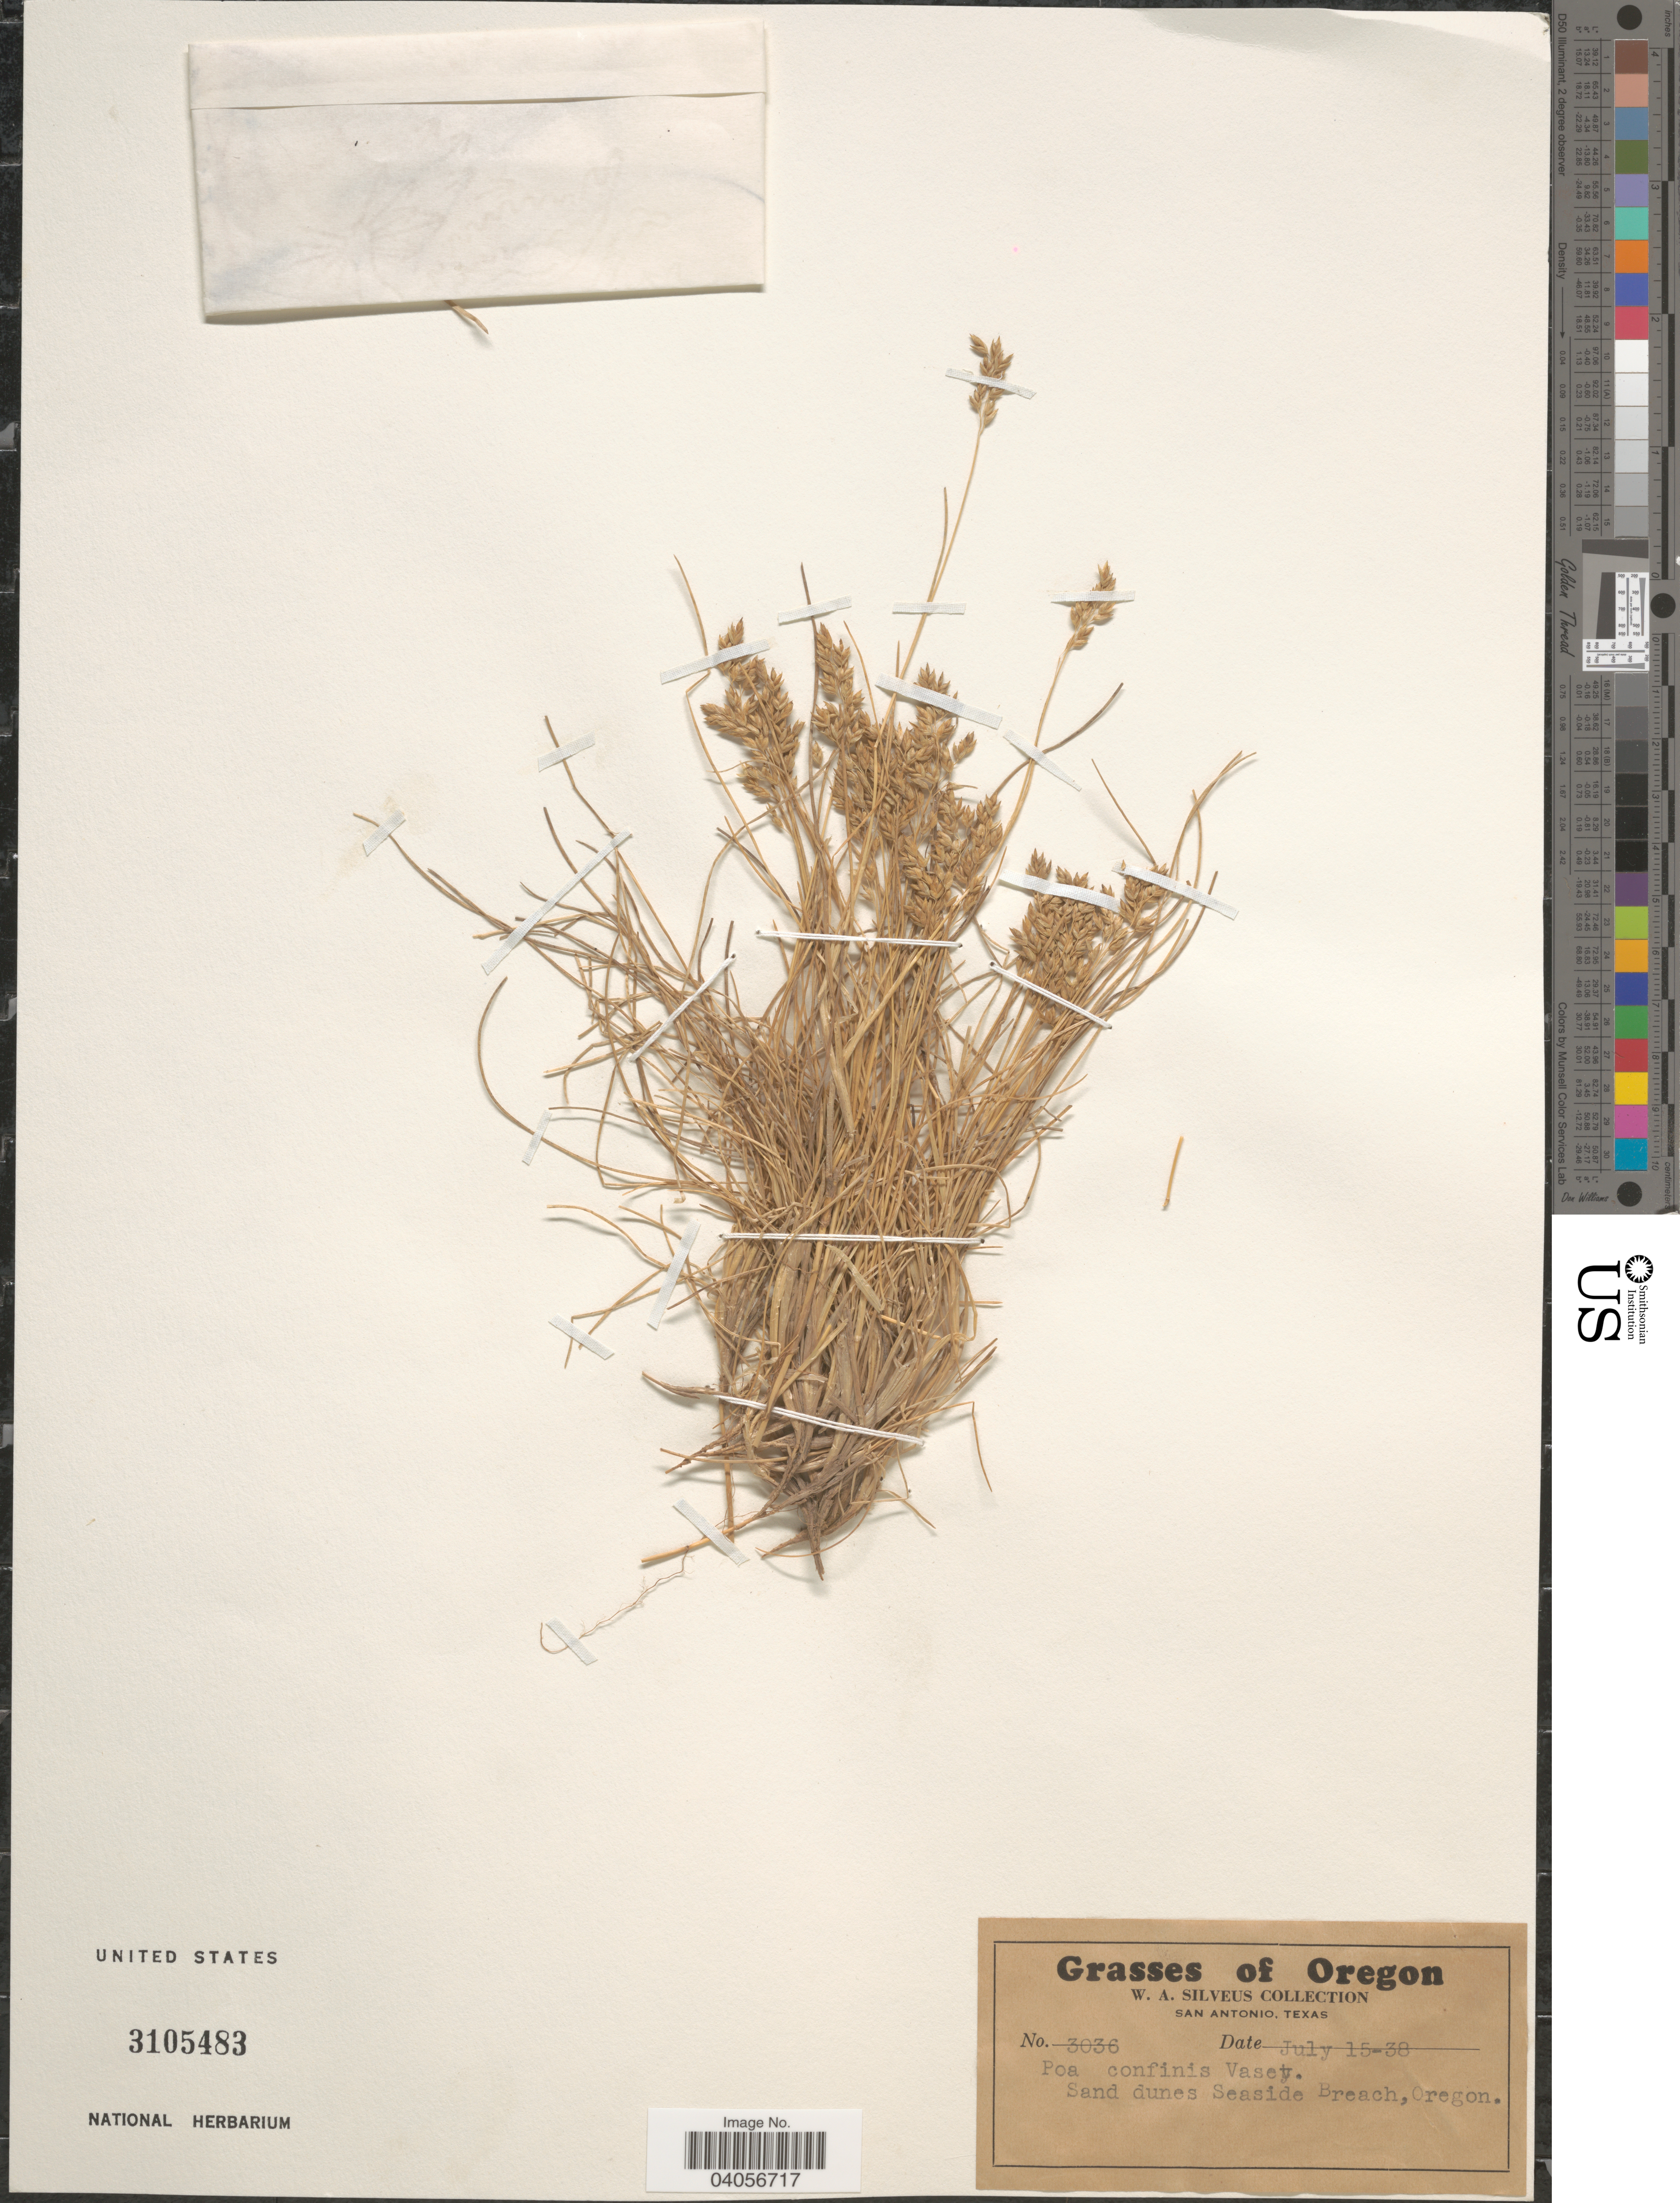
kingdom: Plantae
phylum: Tracheophyta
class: Liliopsida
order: Poales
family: Poaceae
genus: Poa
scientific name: Poa confinis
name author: Vasey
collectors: W. Silveus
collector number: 3036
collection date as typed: Transcribed d/m/y: 15/7/38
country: United States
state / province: Oregon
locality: Sand dunes Seaside Breach.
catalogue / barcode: US 3105483